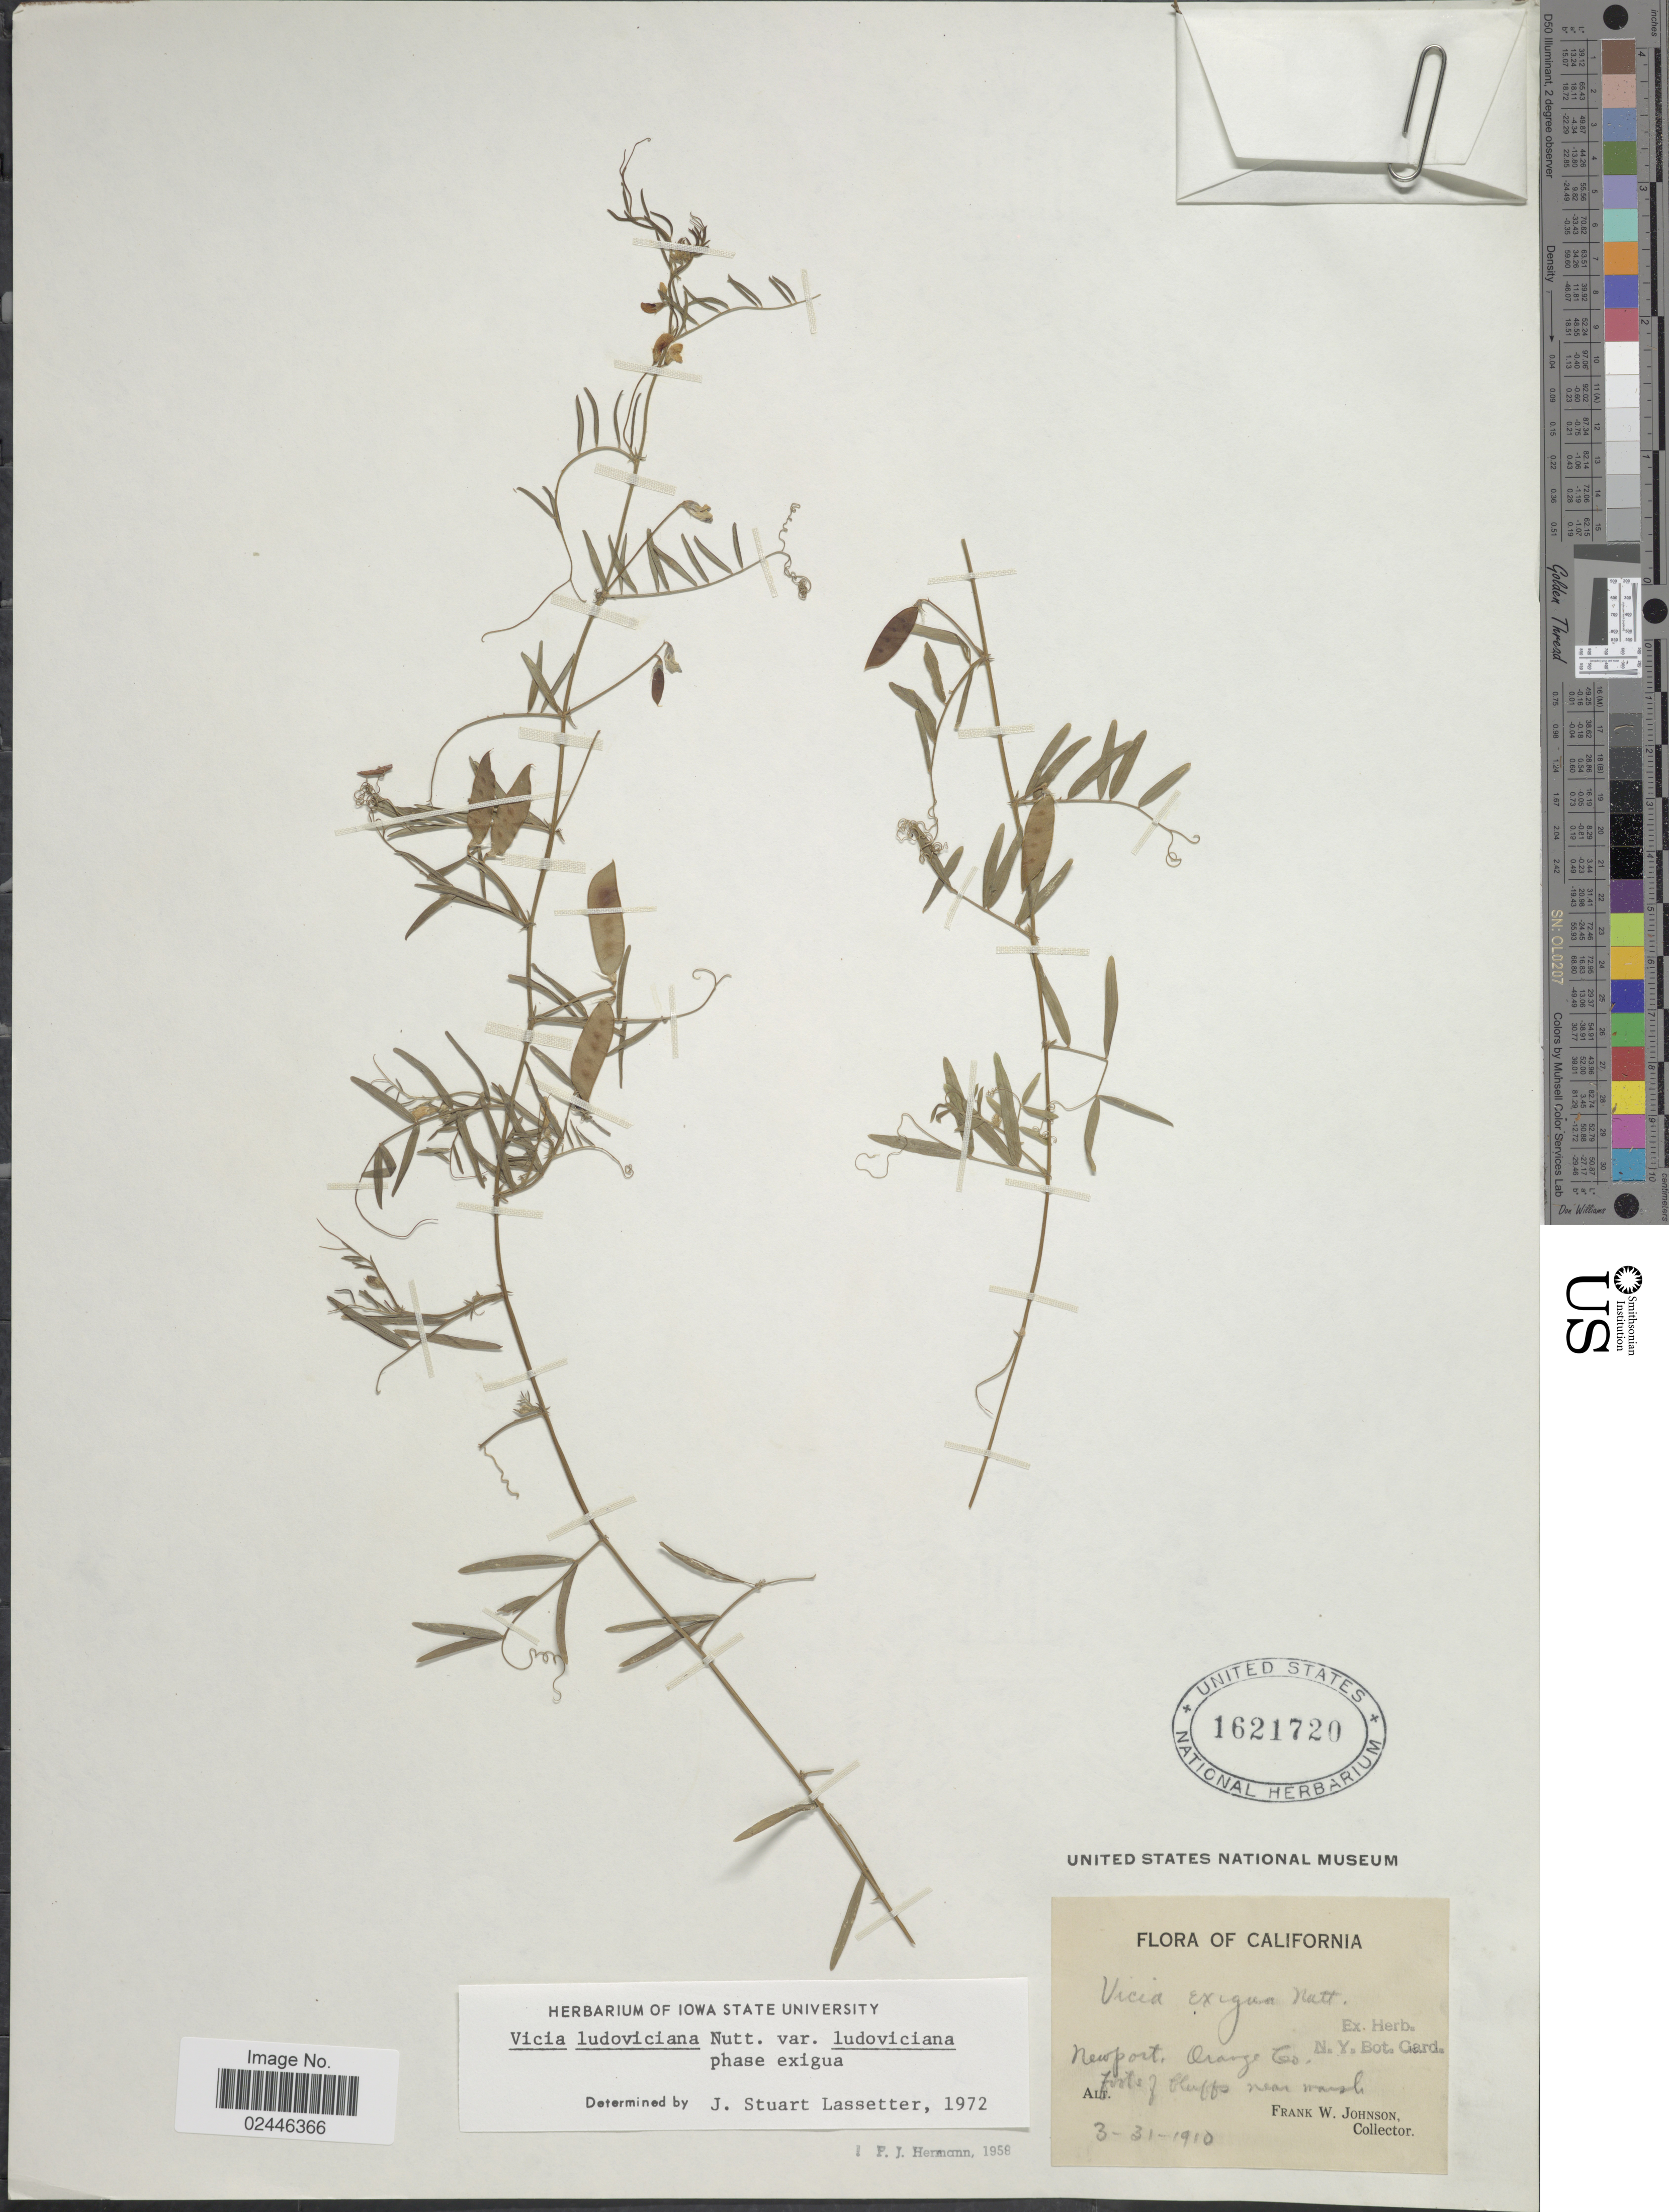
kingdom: Plantae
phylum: Tracheophyta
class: Magnoliopsida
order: Fabales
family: Fabaceae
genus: Vicia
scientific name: Vicia ludoviciana var. ludoviciana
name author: Nutt. ex Torr. & A. Gray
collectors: F. W. Johnson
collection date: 1910-03-31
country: United States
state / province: California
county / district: Orange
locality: Newport, Orange Co. foothills of bluffs near marsh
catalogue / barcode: US 1621720